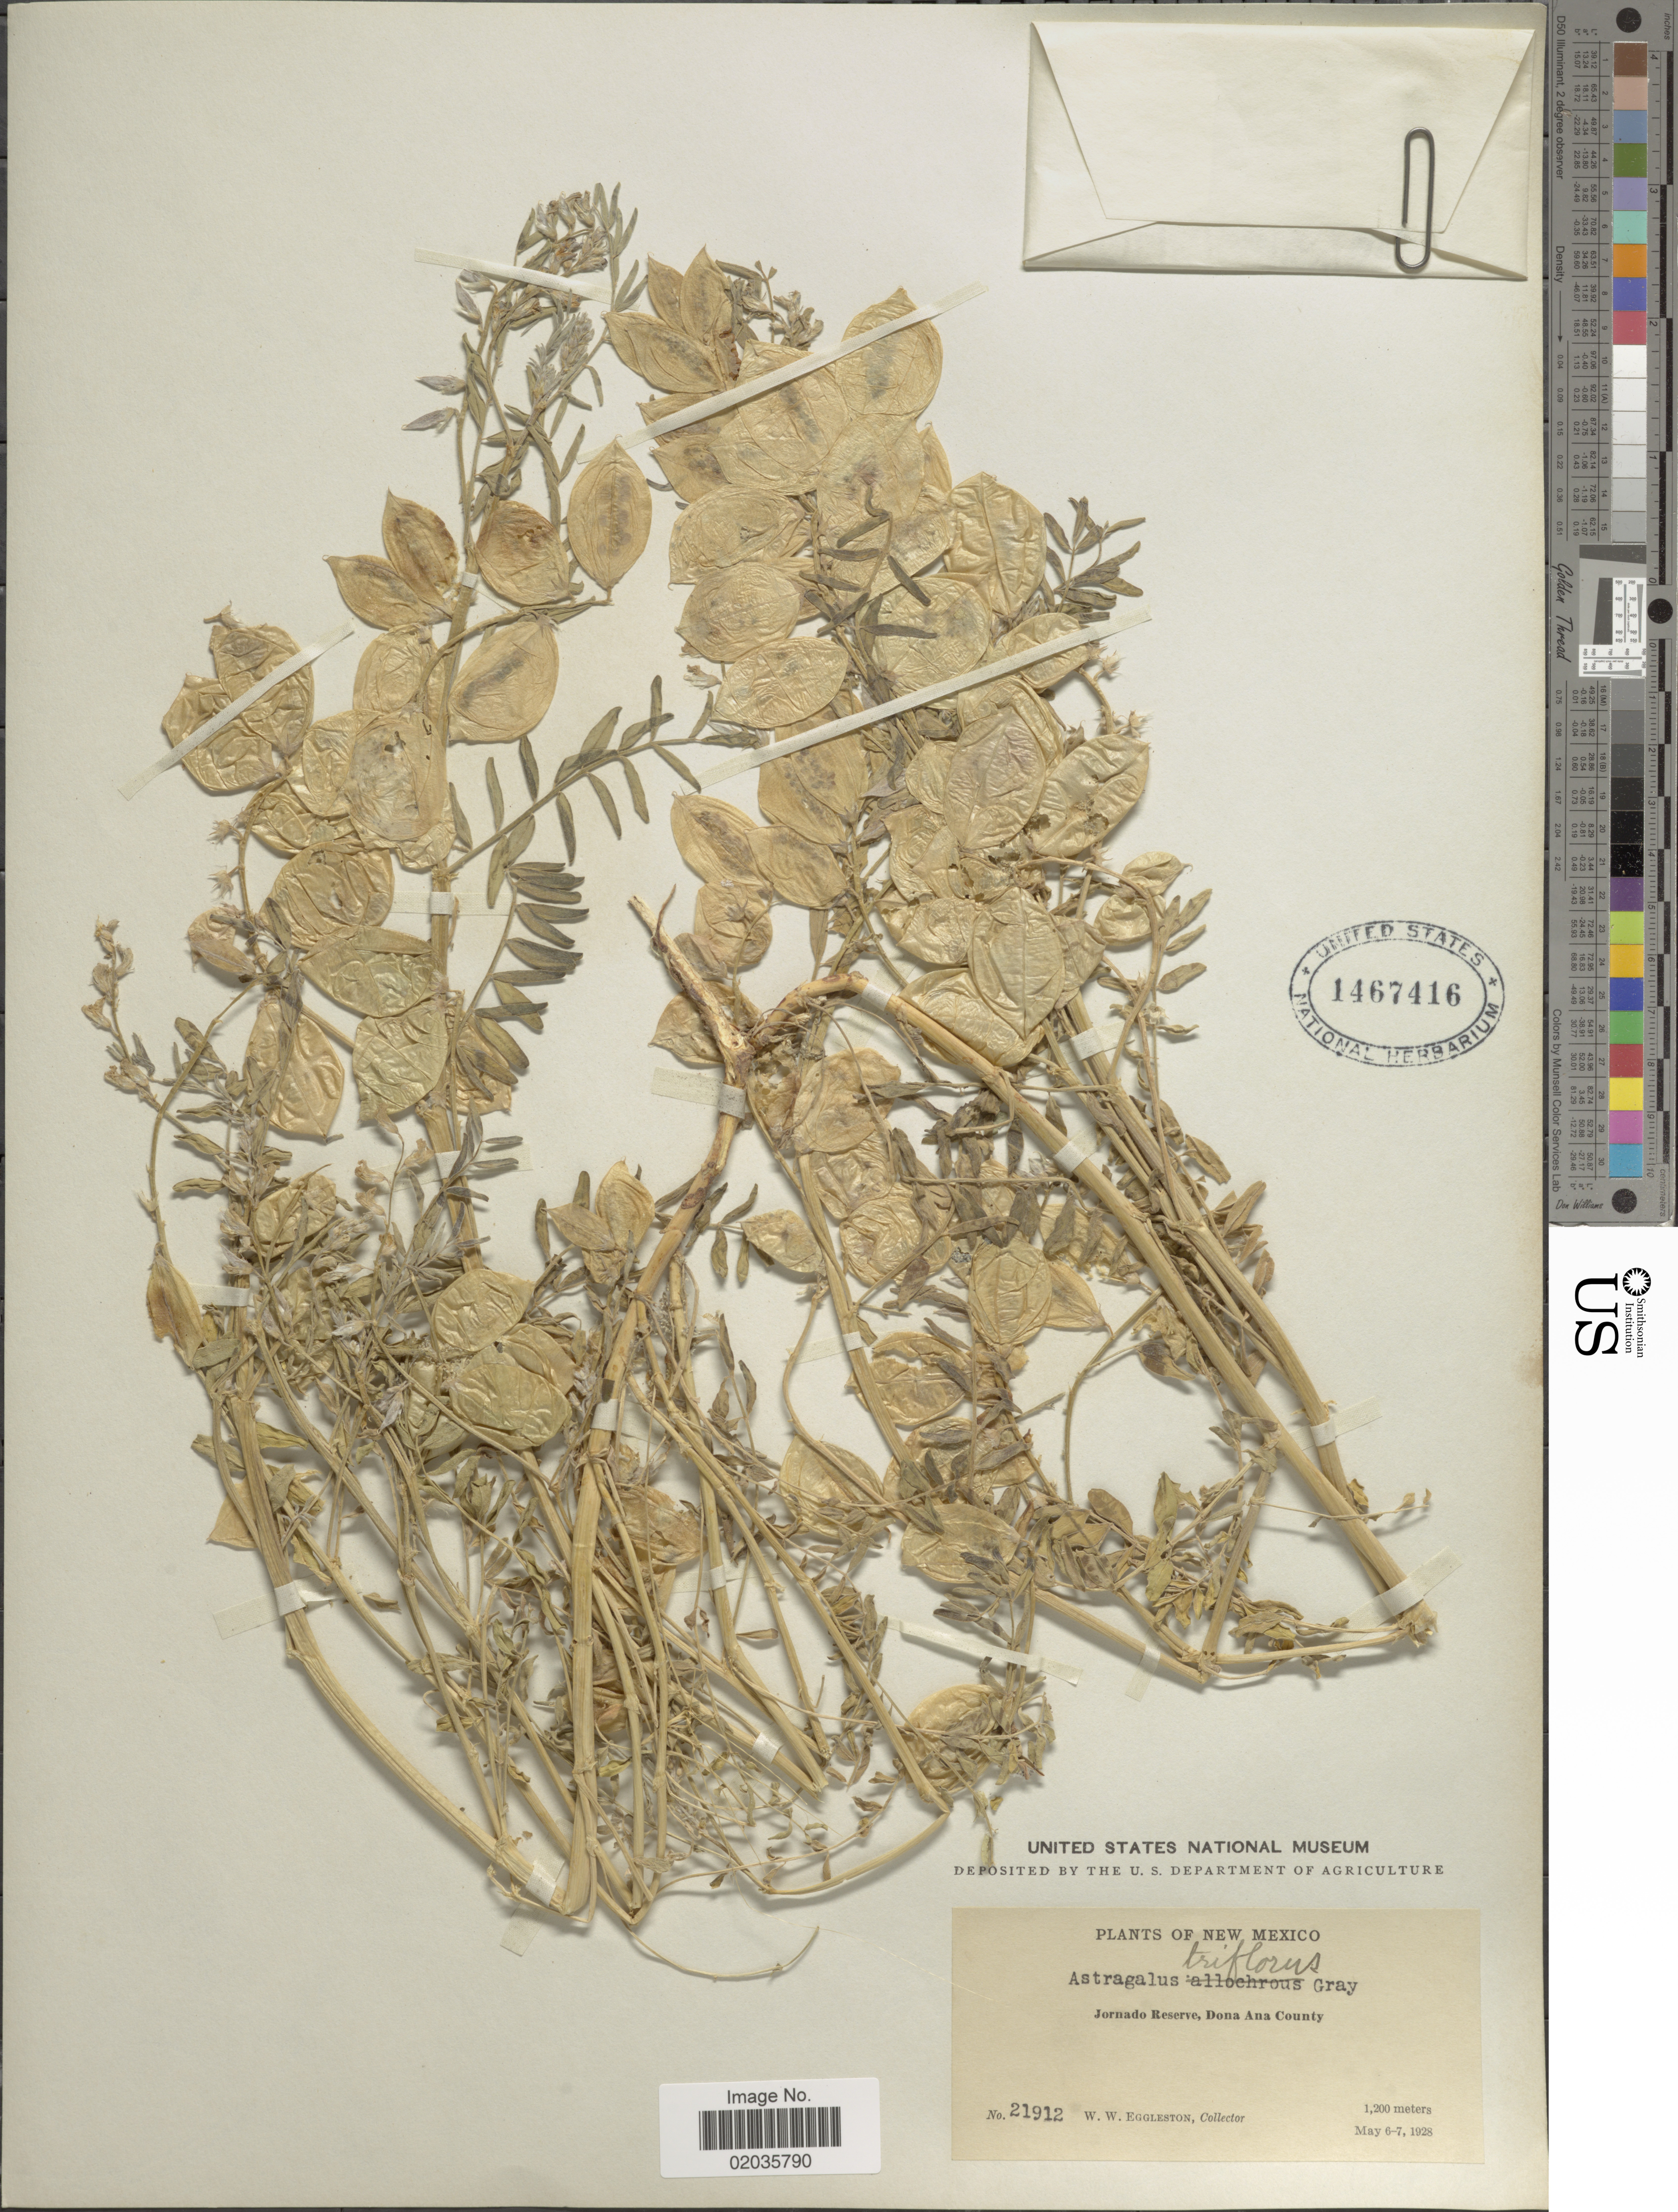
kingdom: Plantae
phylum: Tracheophyta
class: Magnoliopsida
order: Fabales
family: Fabaceae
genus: Astragalus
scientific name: Astragalus wootonii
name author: E. Sheld.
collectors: W. W. Eggleston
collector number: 21912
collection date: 1928-05-06/1928-05-07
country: United States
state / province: New Mexico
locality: Jornado Reserve, Dona Ana County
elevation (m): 1200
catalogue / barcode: US 1467416